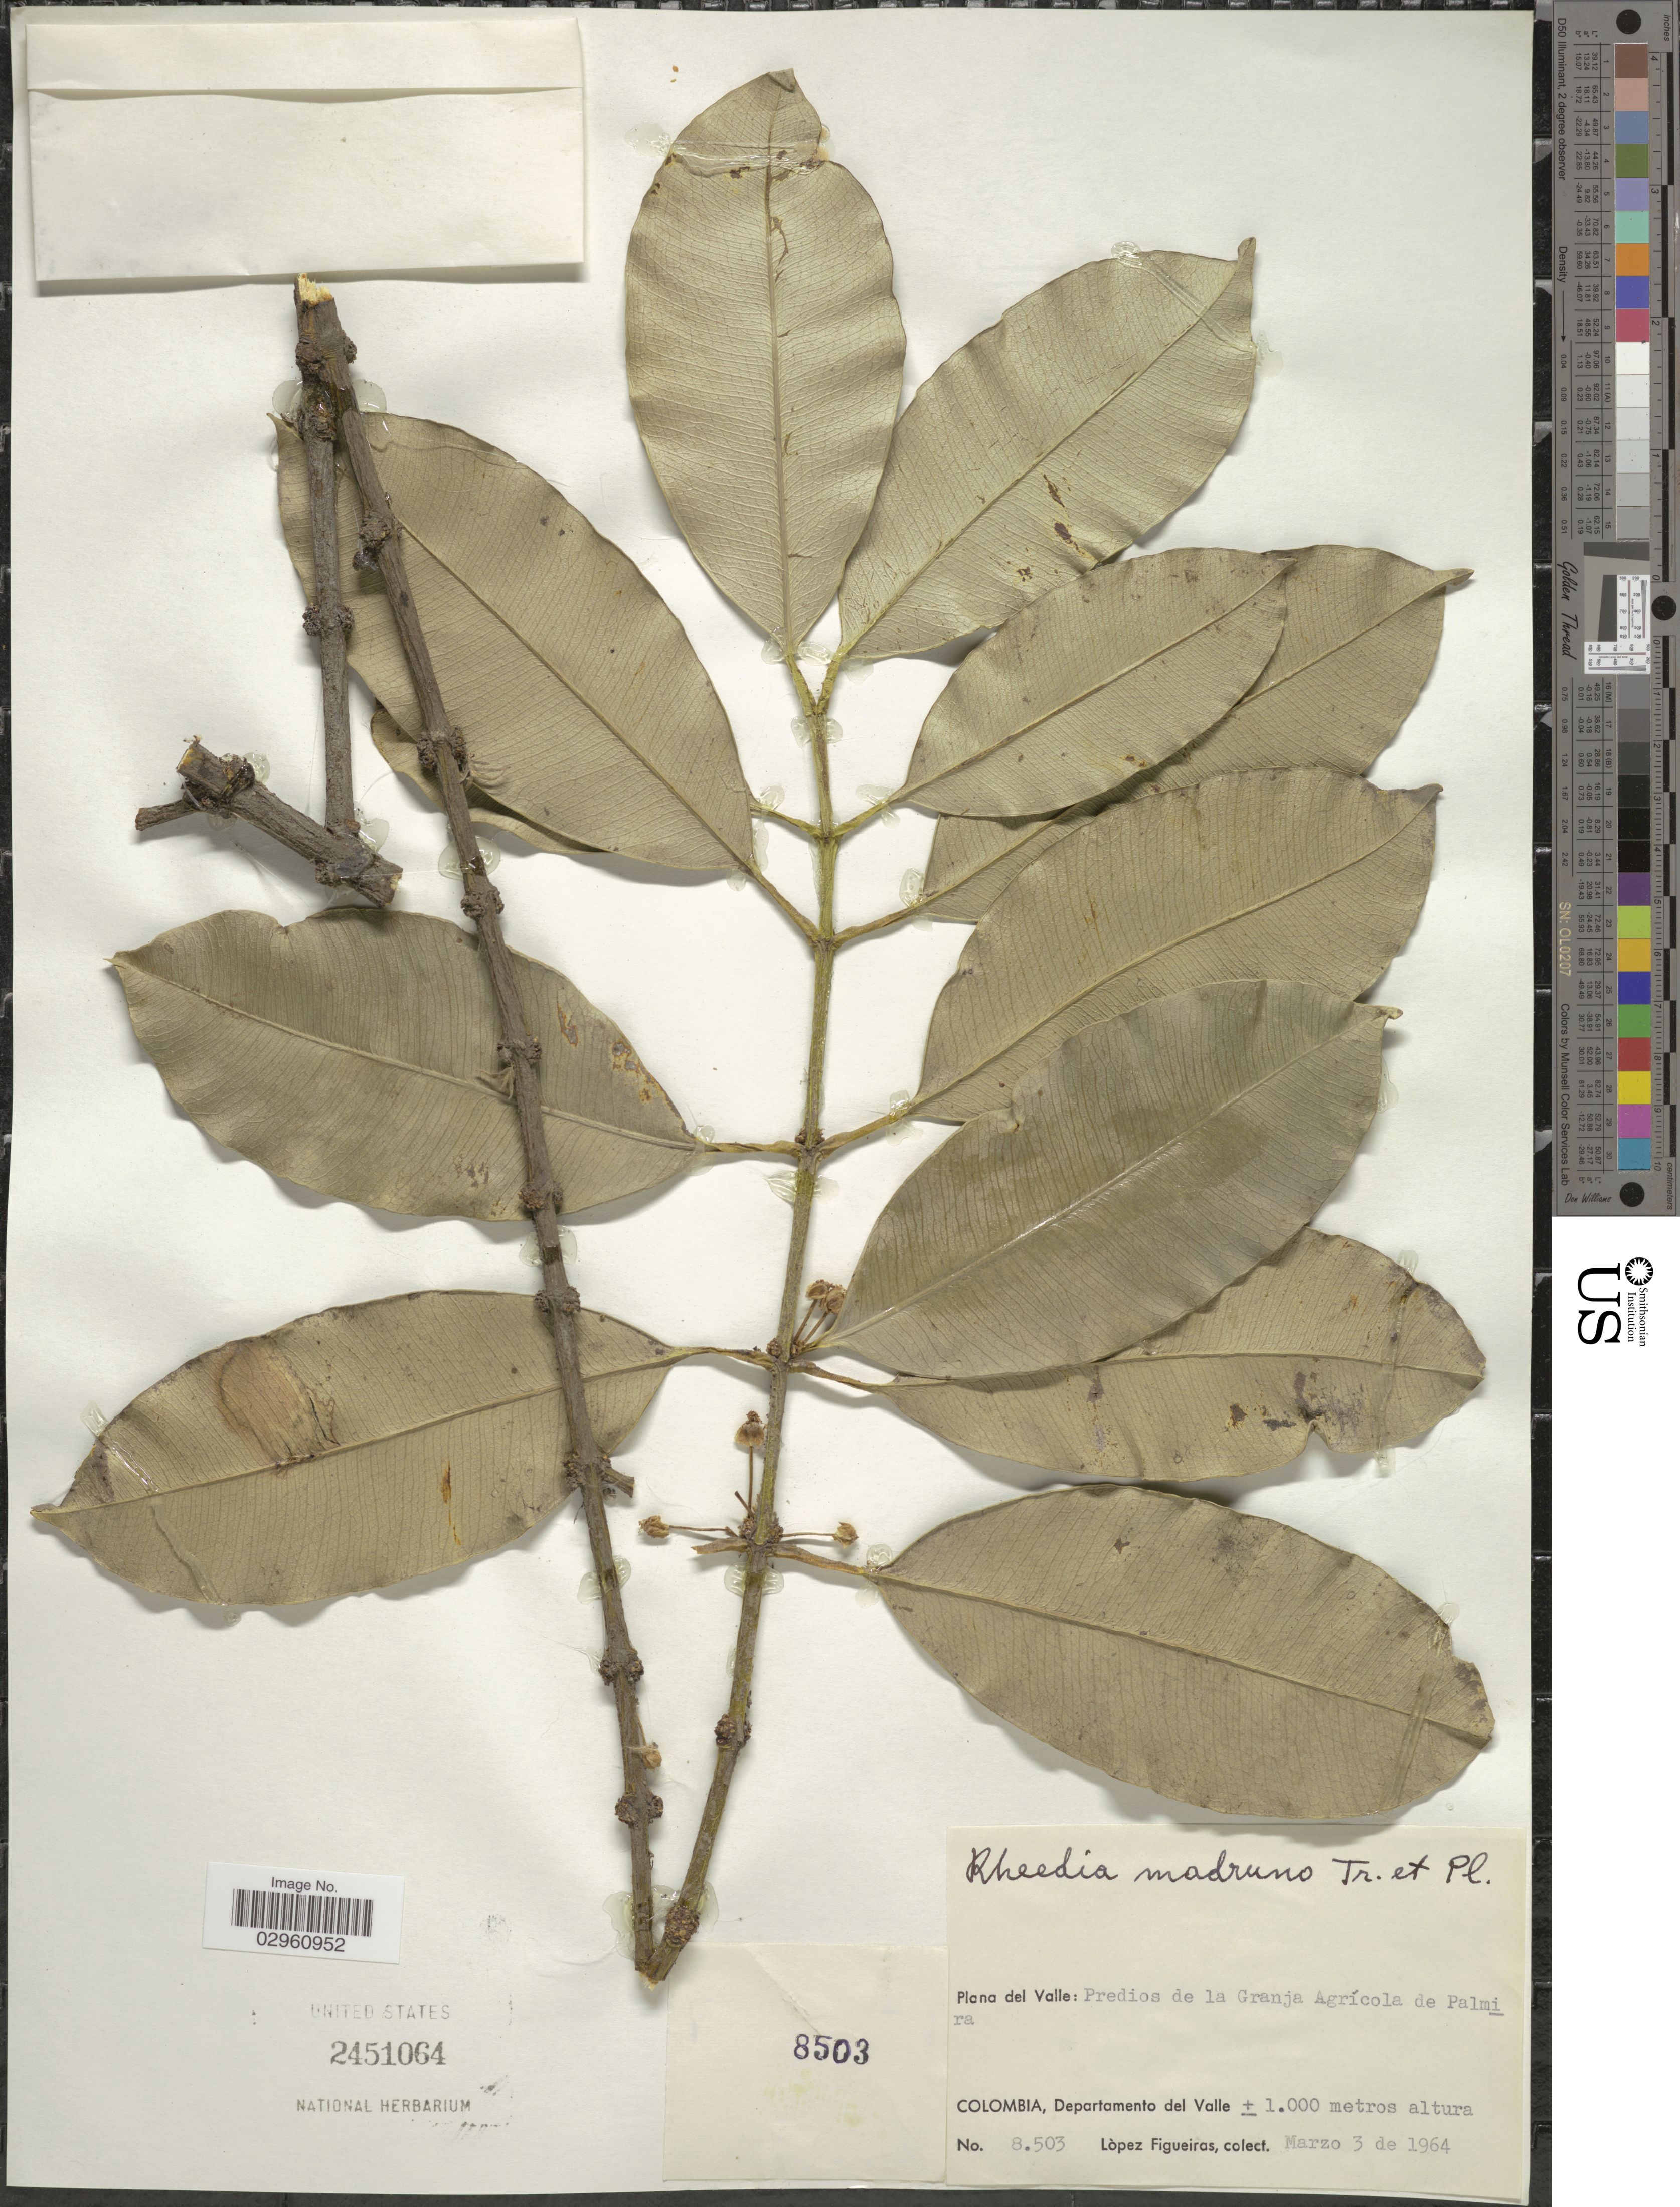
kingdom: Plantae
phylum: Tracheophyta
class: Magnoliopsida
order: Malpighiales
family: Clusiaceae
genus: Garcinia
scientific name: Garcinia madruno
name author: (Kunth) Hammel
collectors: M. López Figueiras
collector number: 8503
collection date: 1964-03-03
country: Colombia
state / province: Valle del Cauca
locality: Departamento del Valle. Plana del Valle: Predios de la Granja Agrícola de Palmira.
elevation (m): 1000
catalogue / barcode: US 2451064